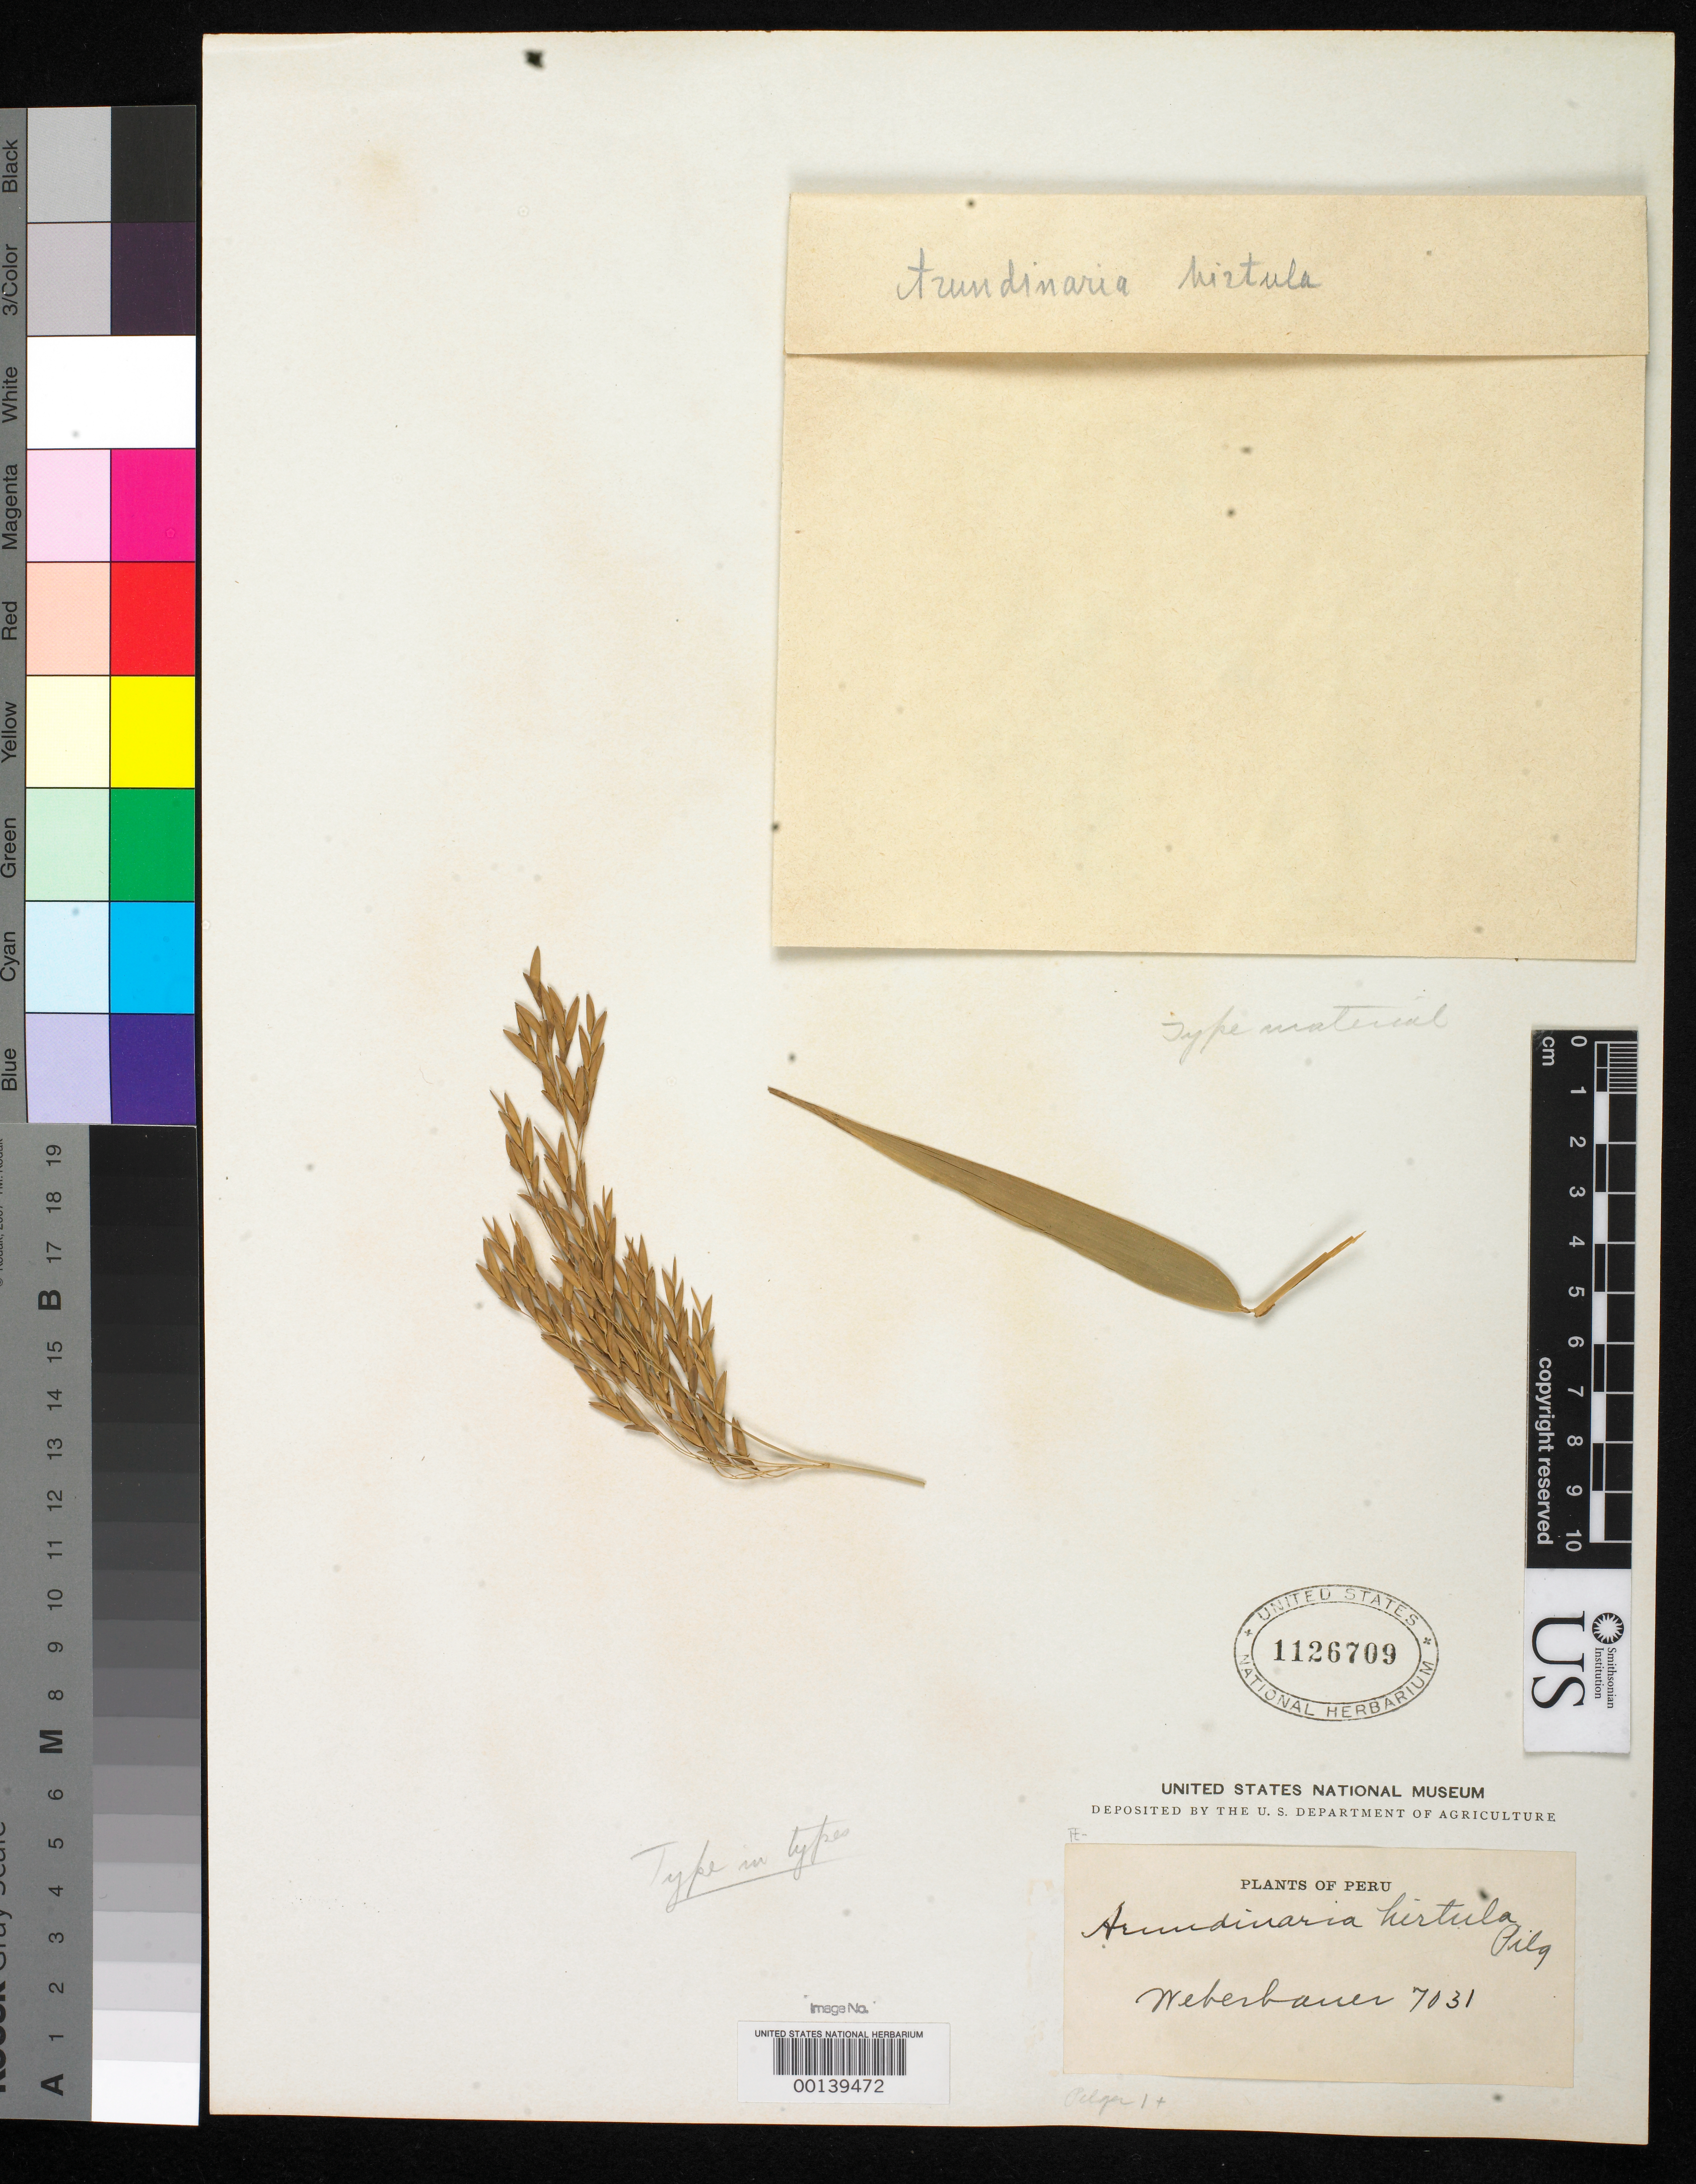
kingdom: Plantae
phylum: Tracheophyta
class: Liliopsida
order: Poales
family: Poaceae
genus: Arundinaria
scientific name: Arundinaria hirtula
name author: Pilg.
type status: Type Material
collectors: A. Weberbauer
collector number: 7031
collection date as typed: Aug 1914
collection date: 1914-08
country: Peru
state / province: La Libertad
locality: Pataz, Talsystem des Mixiollo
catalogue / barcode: US 1126709